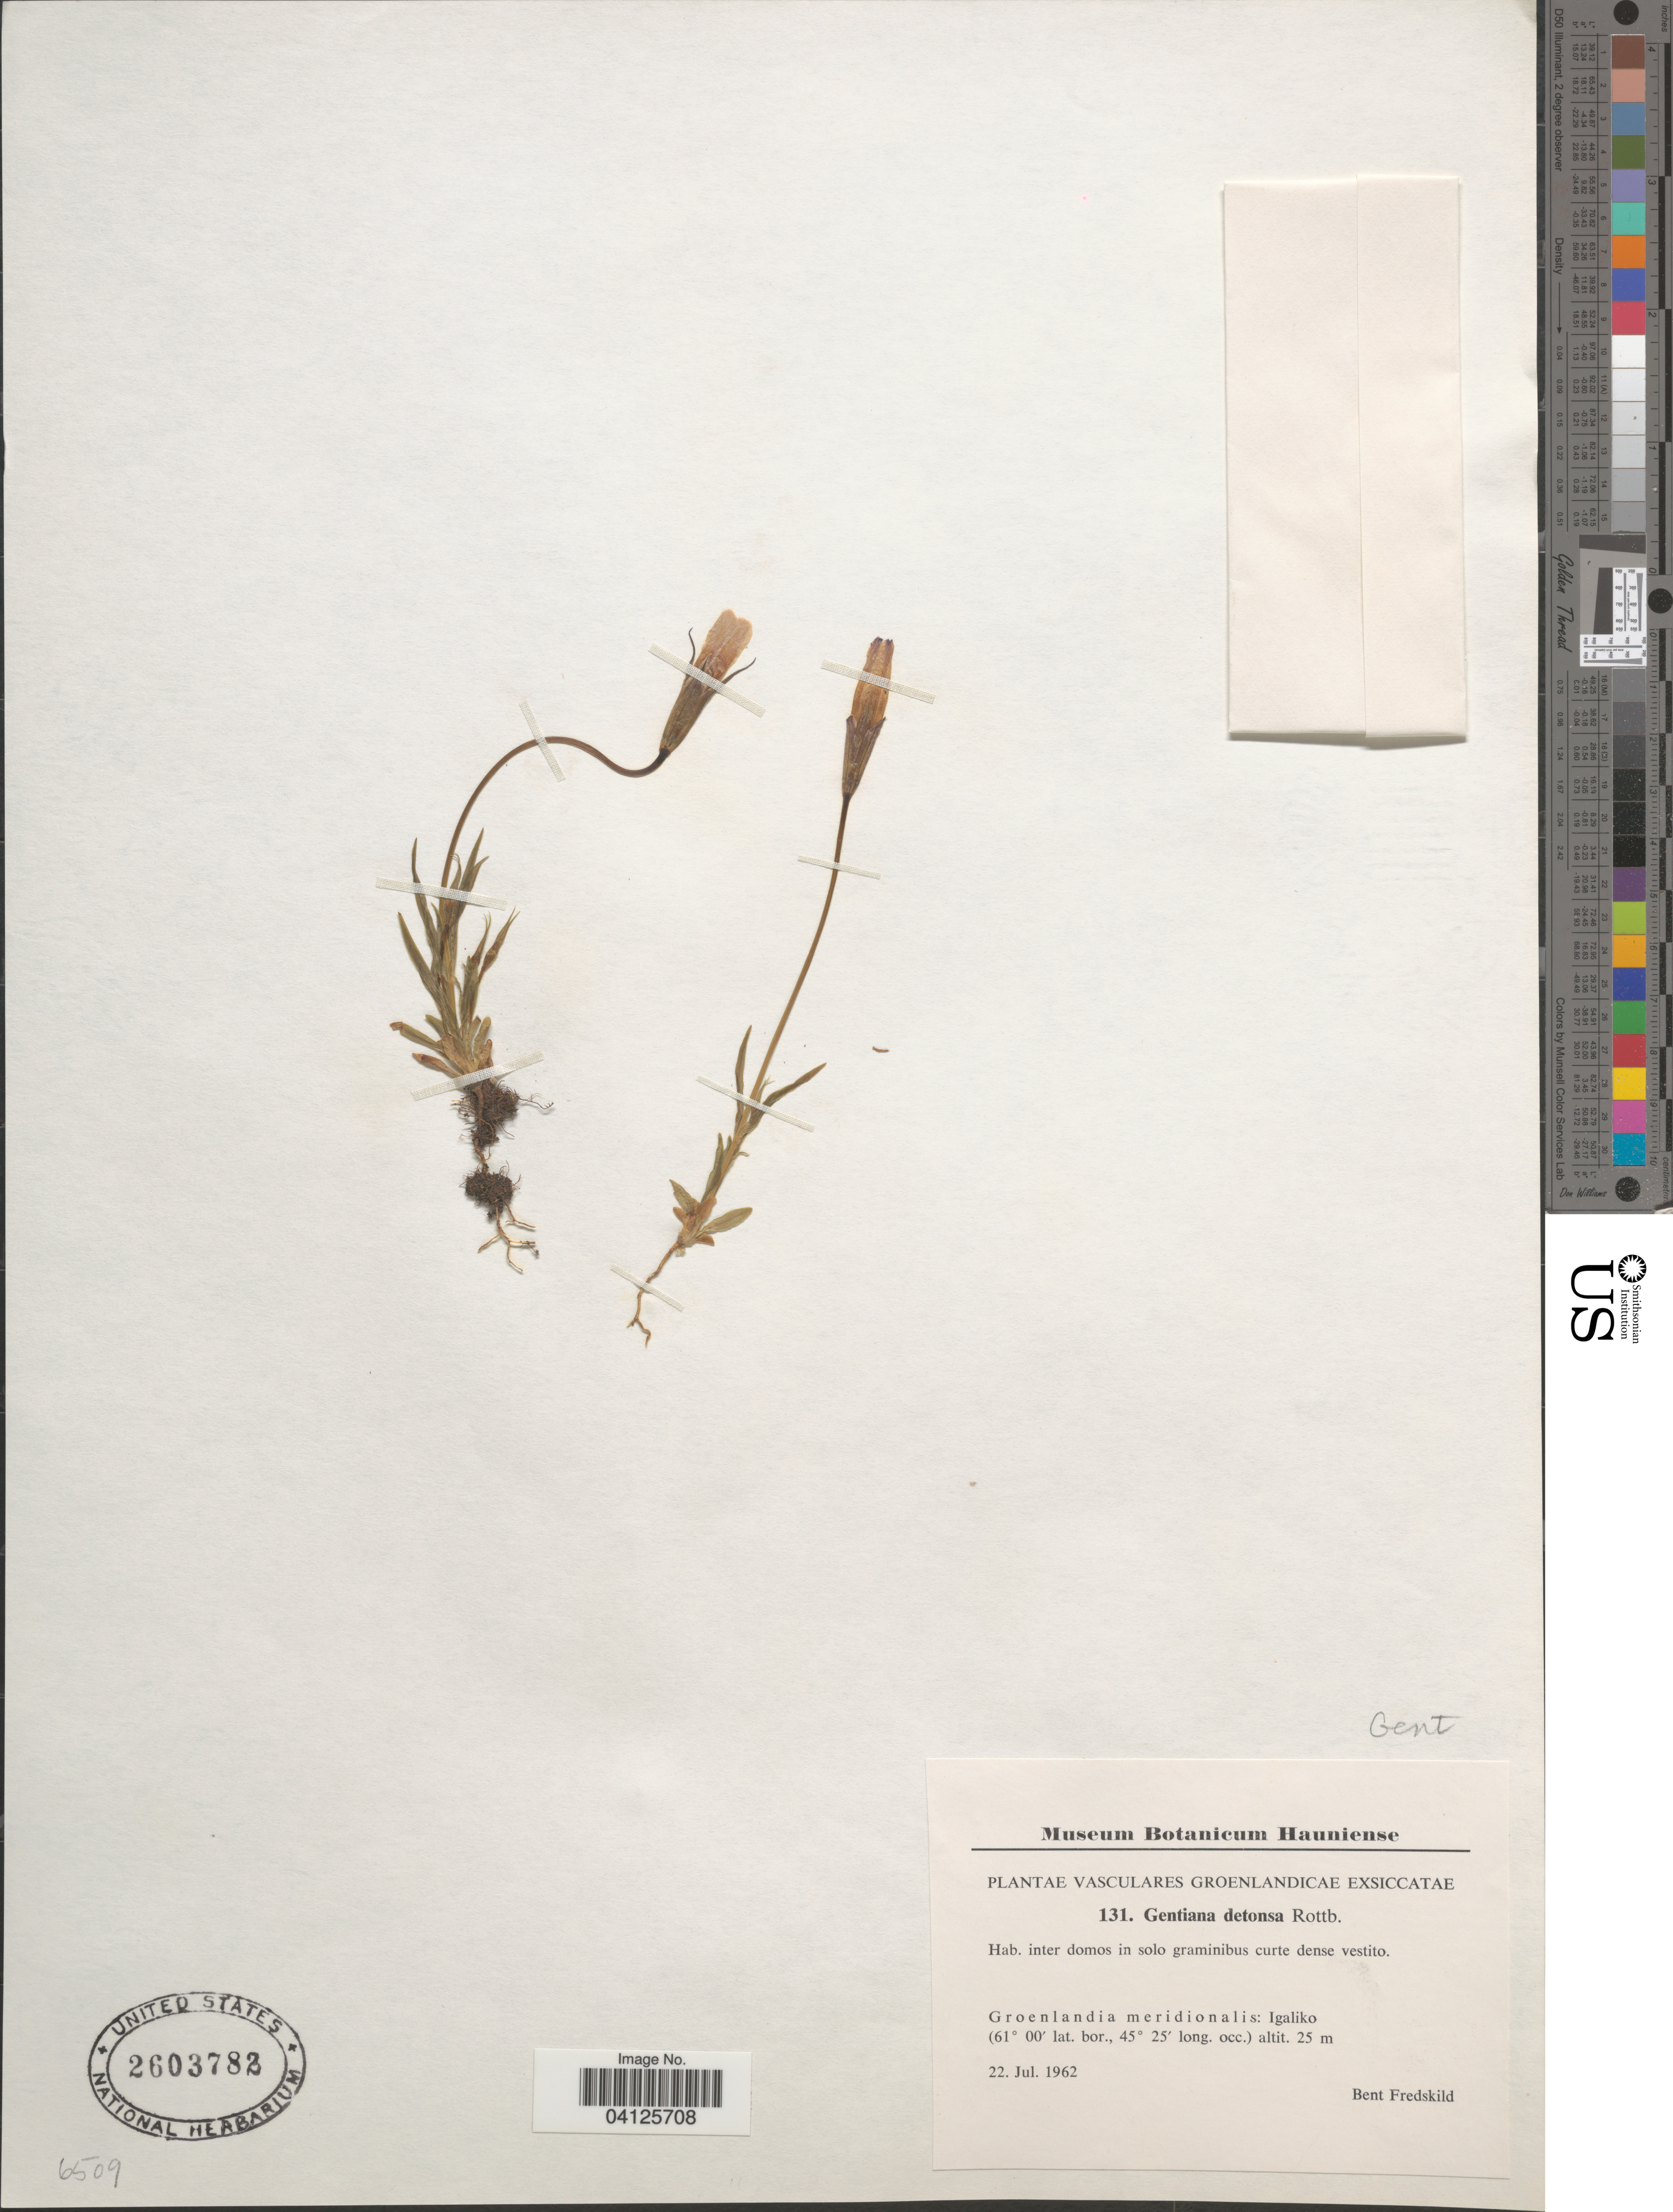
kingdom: Plantae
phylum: Tracheophyta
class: Magnoliopsida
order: Gentianales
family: Gentianaceae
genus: Gentiana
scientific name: Gentiana dentosa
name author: Rottb.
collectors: B. Fredskild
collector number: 131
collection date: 1962-07-22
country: Greenland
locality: Groenlandicae. Groenlandia meridionalis: Igaliko.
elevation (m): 25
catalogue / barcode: US 2603782